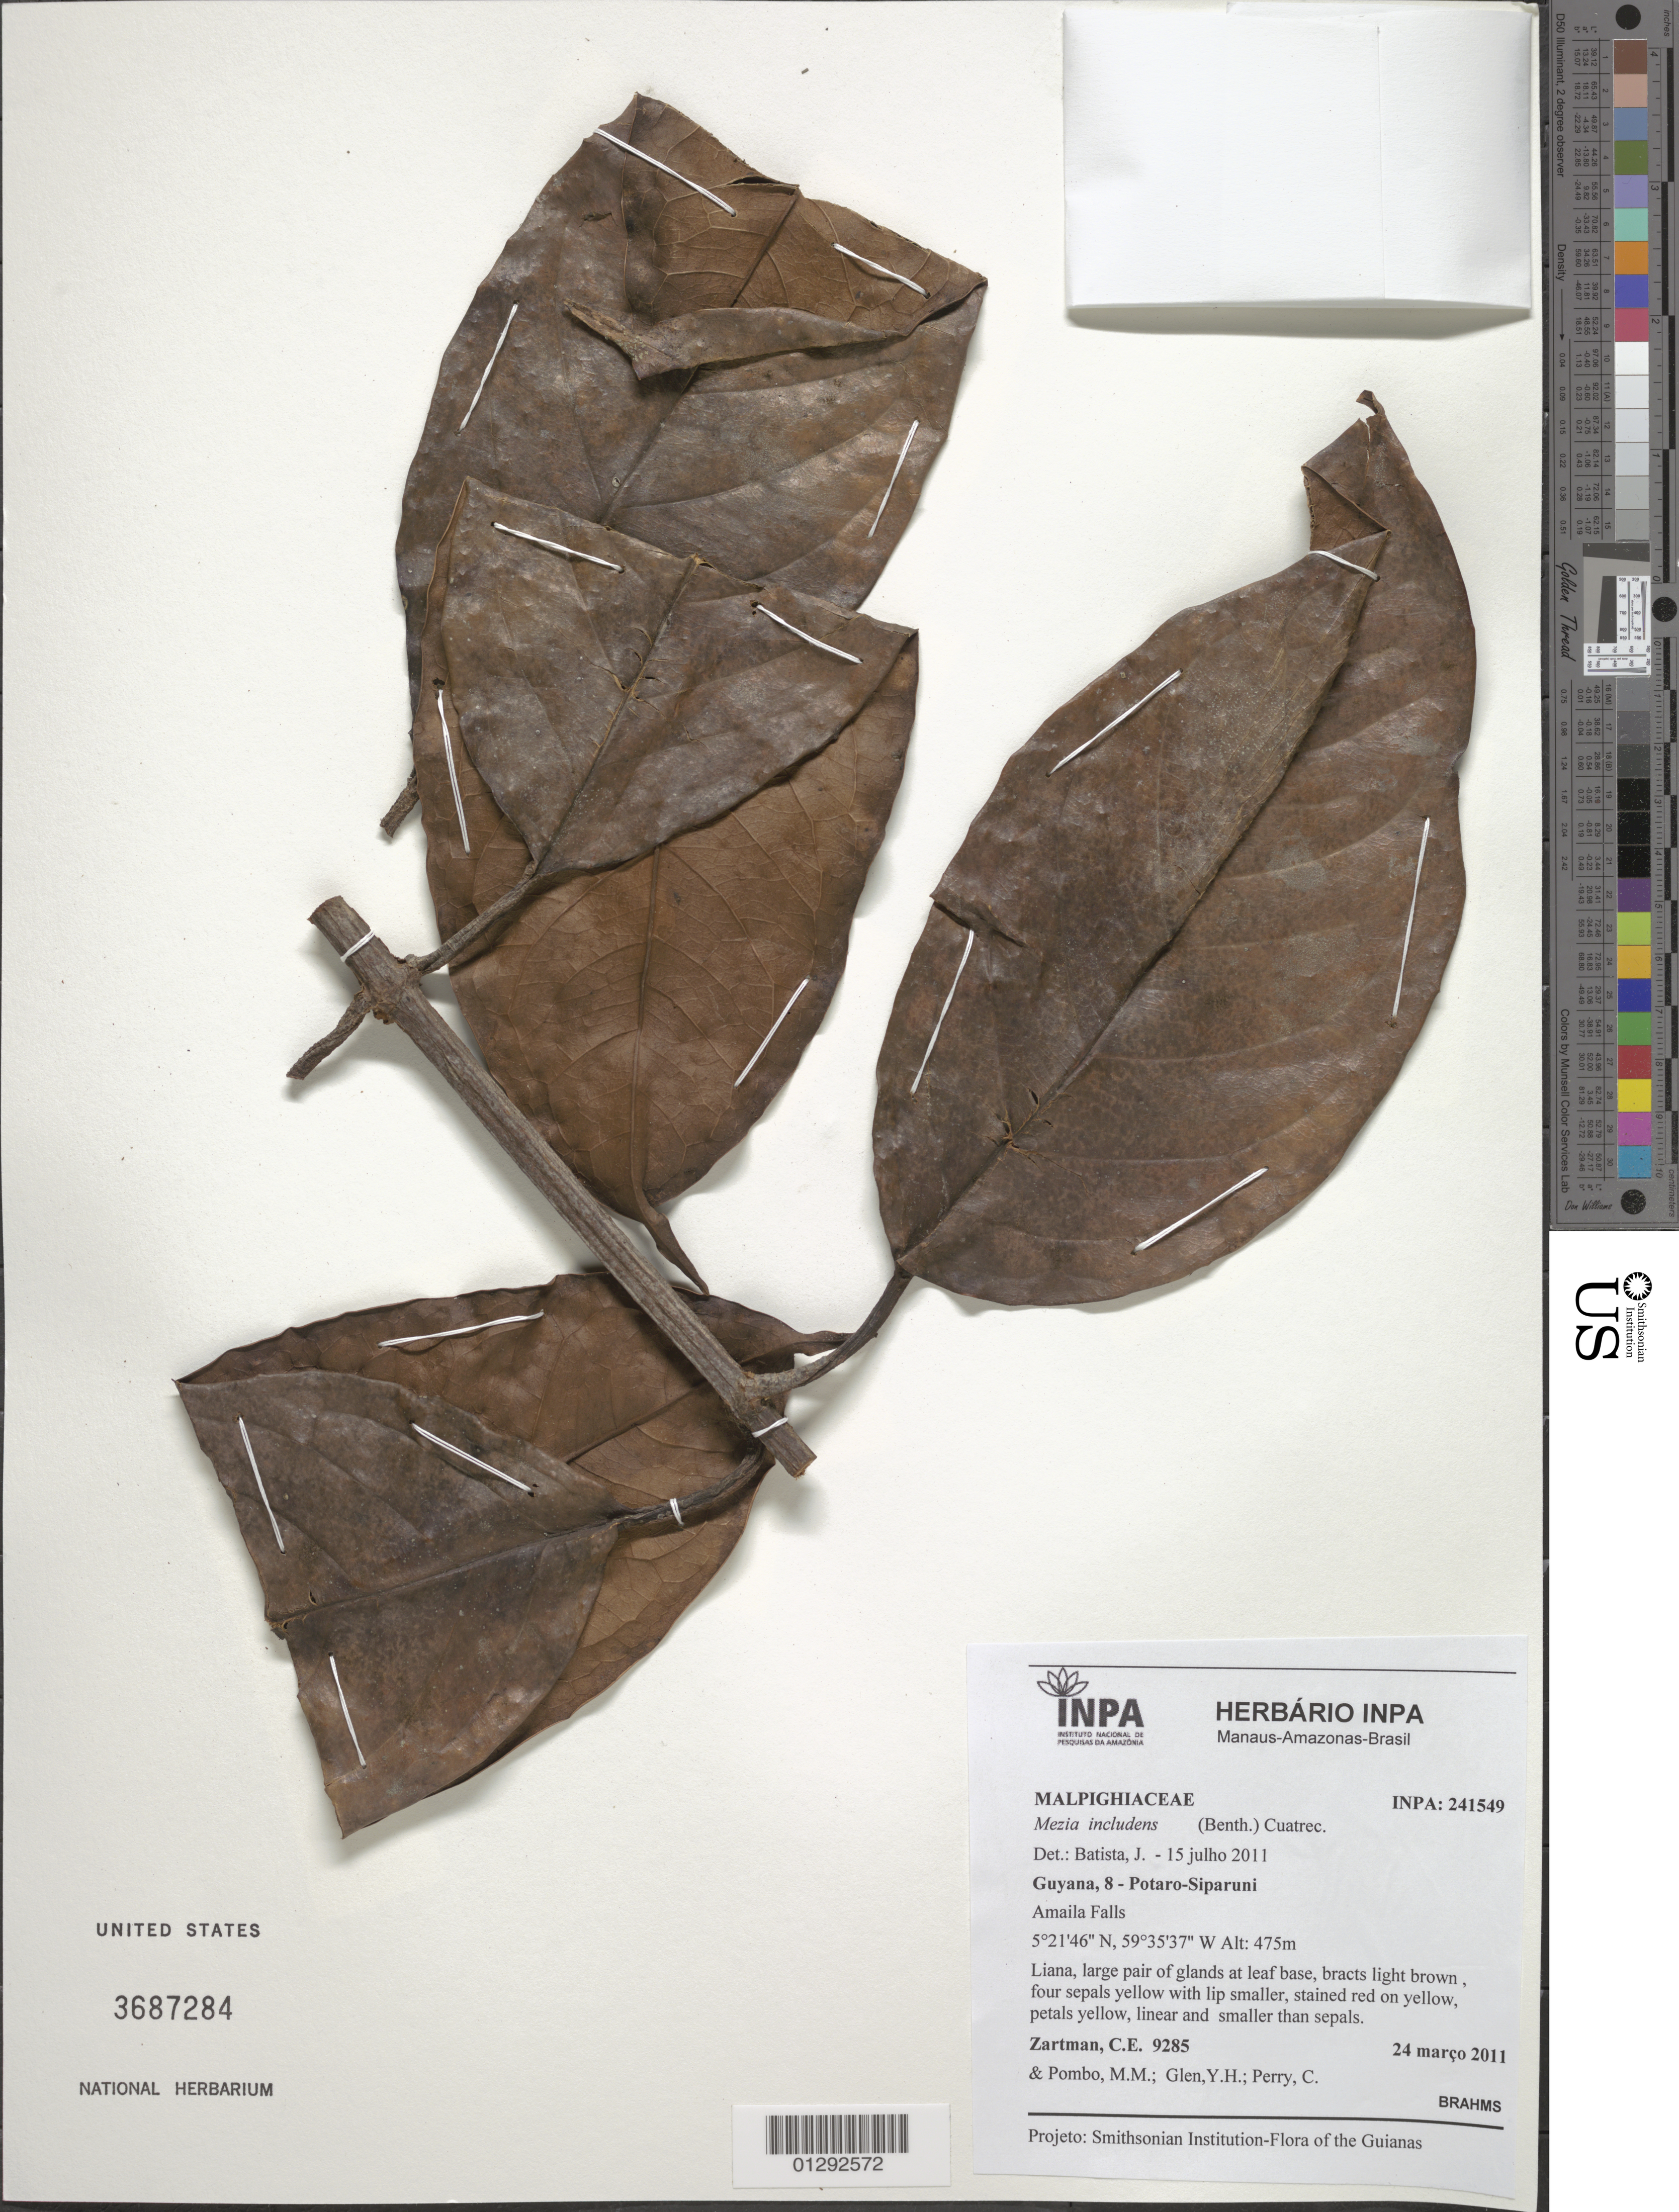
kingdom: Plantae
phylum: Tracheophyta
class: Magnoliopsida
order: Malpighiales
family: Malpighiaceae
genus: Mezia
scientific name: Mezia includens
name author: (Benth.) Cuatrec.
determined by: Batista, J.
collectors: C. Zartman, M. Pombo, Y. Glen & C. Perry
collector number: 9285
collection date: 2011-03-24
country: Guyana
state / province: Potaro-Siparuni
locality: Amaila Falls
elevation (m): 475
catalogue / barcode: US 3687284